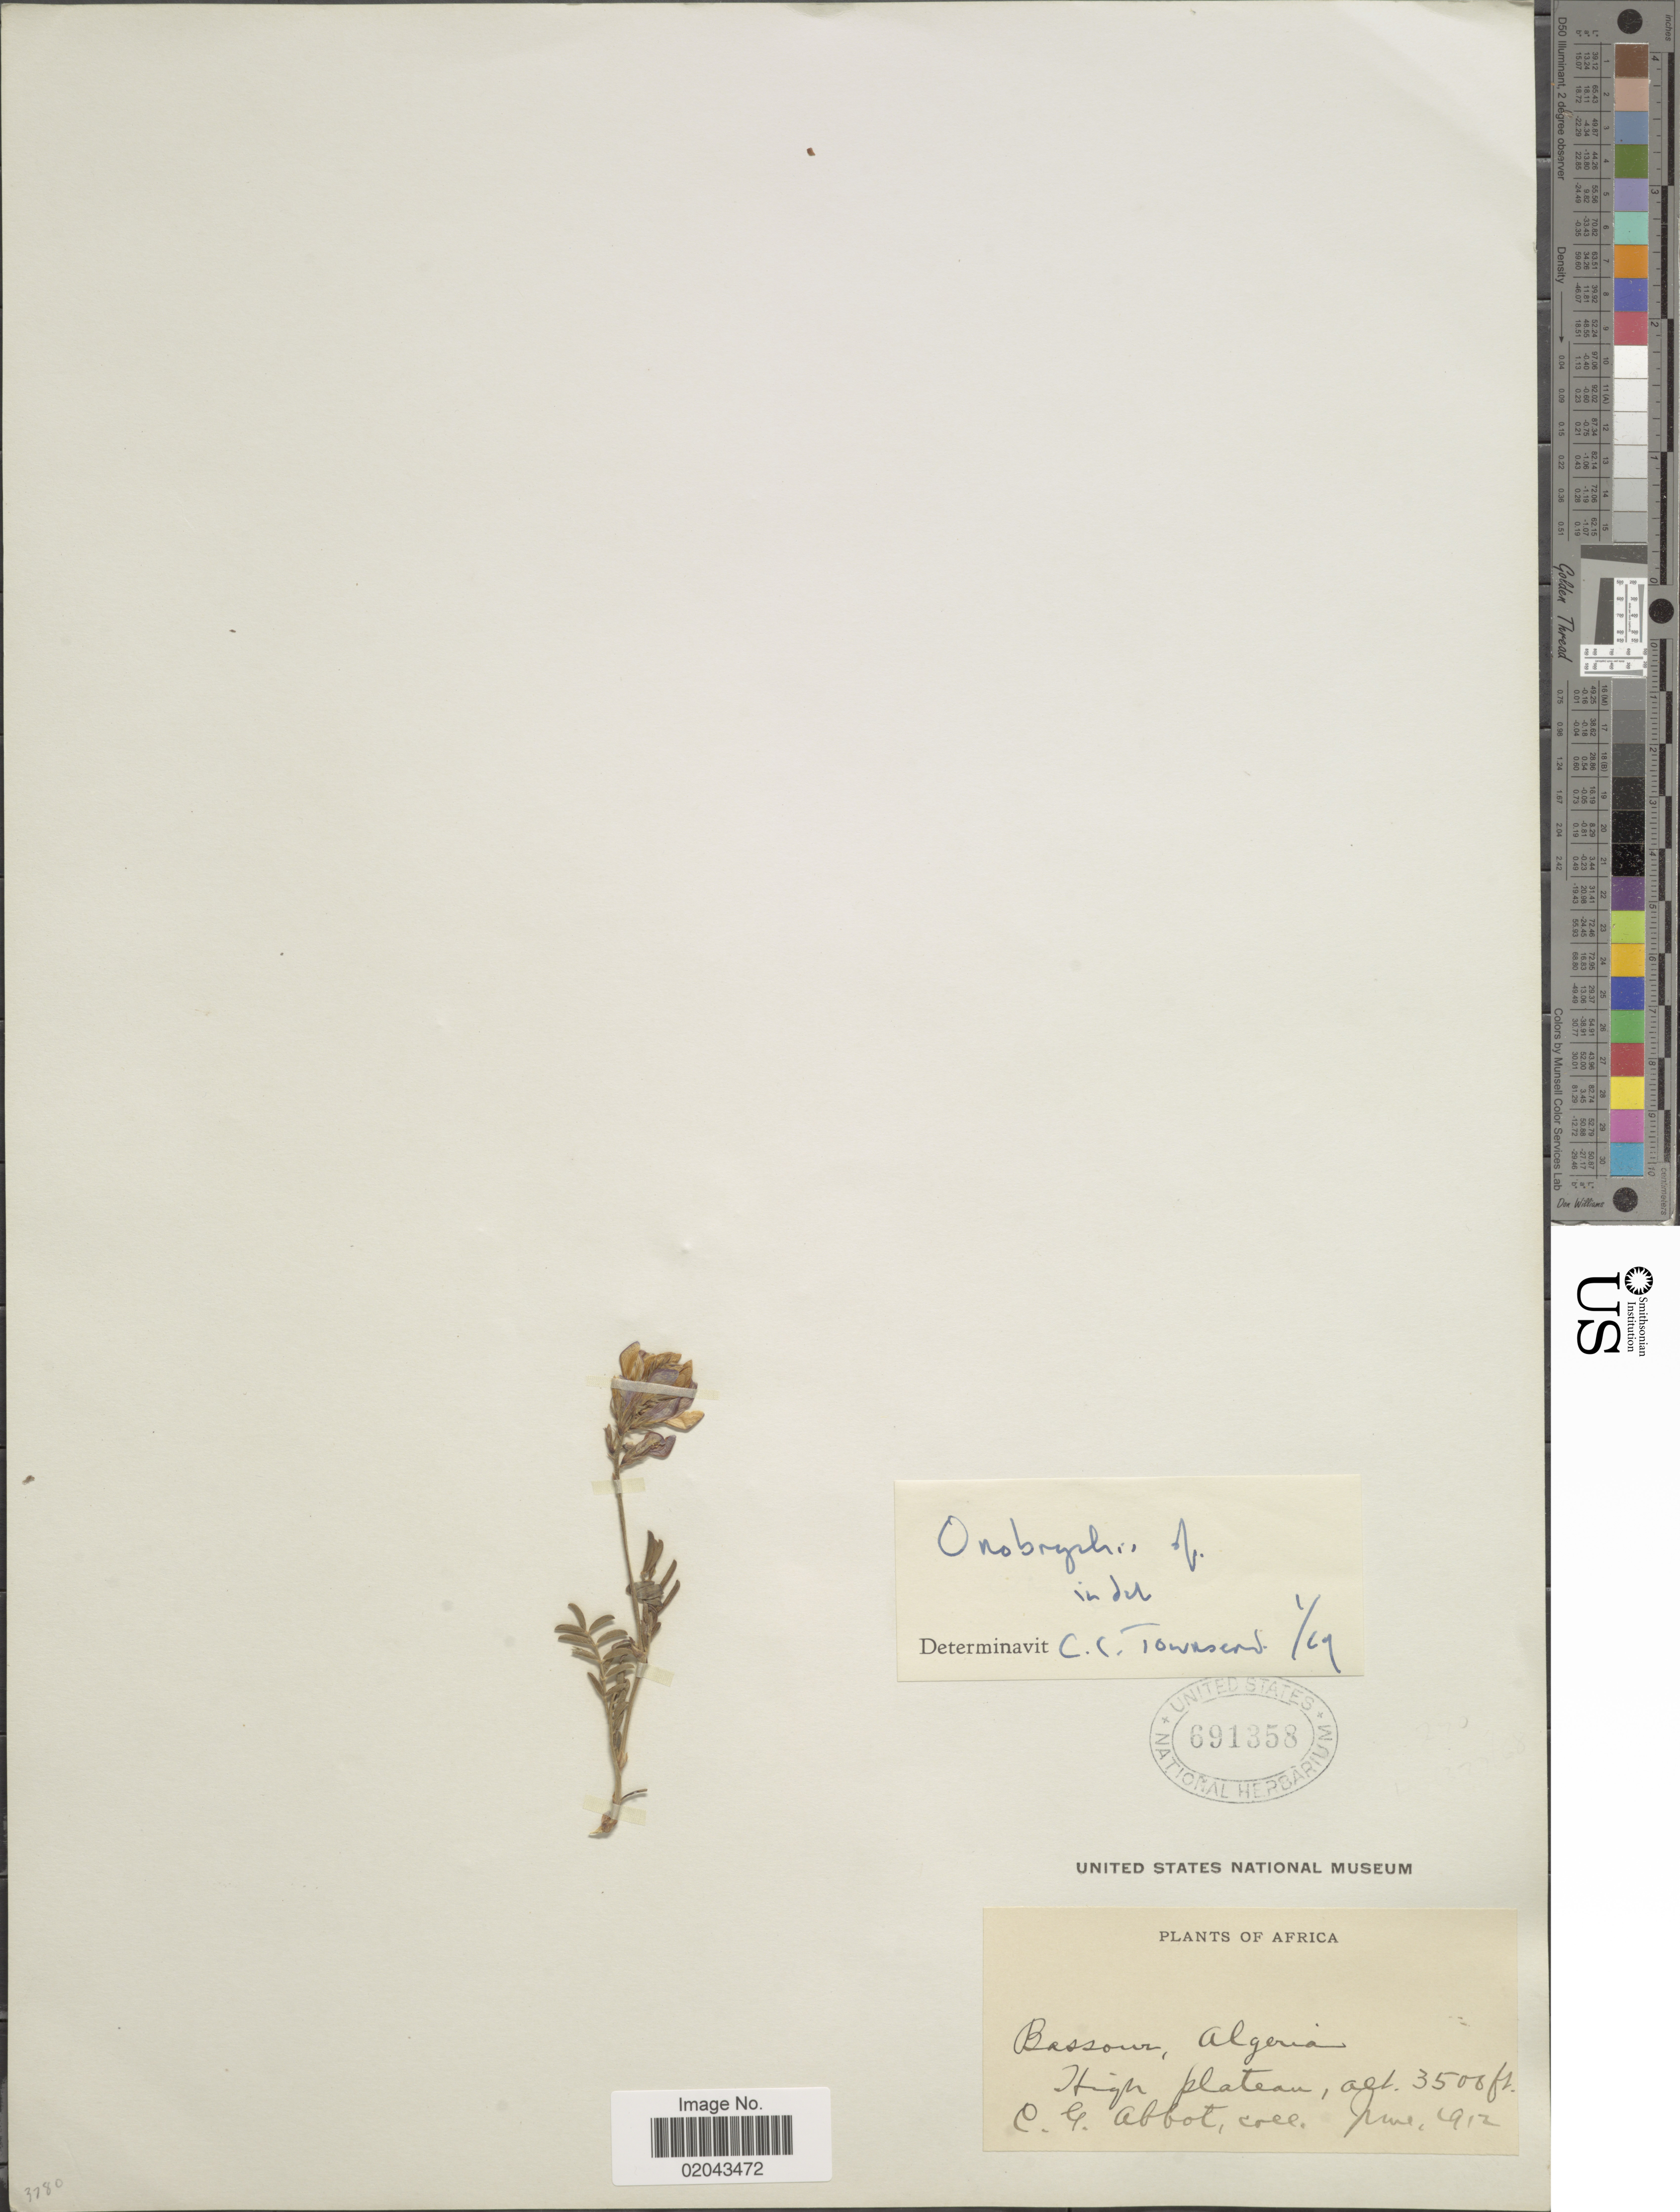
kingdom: Plantae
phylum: Tracheophyta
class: Magnoliopsida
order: Fabales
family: Fabaceae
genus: Onobrychis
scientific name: Onobrychis sp.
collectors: C. G. Abbot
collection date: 1912-06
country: Algeria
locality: Bassour, Algeria, High Plateau, Africa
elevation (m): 1067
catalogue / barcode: US 691358